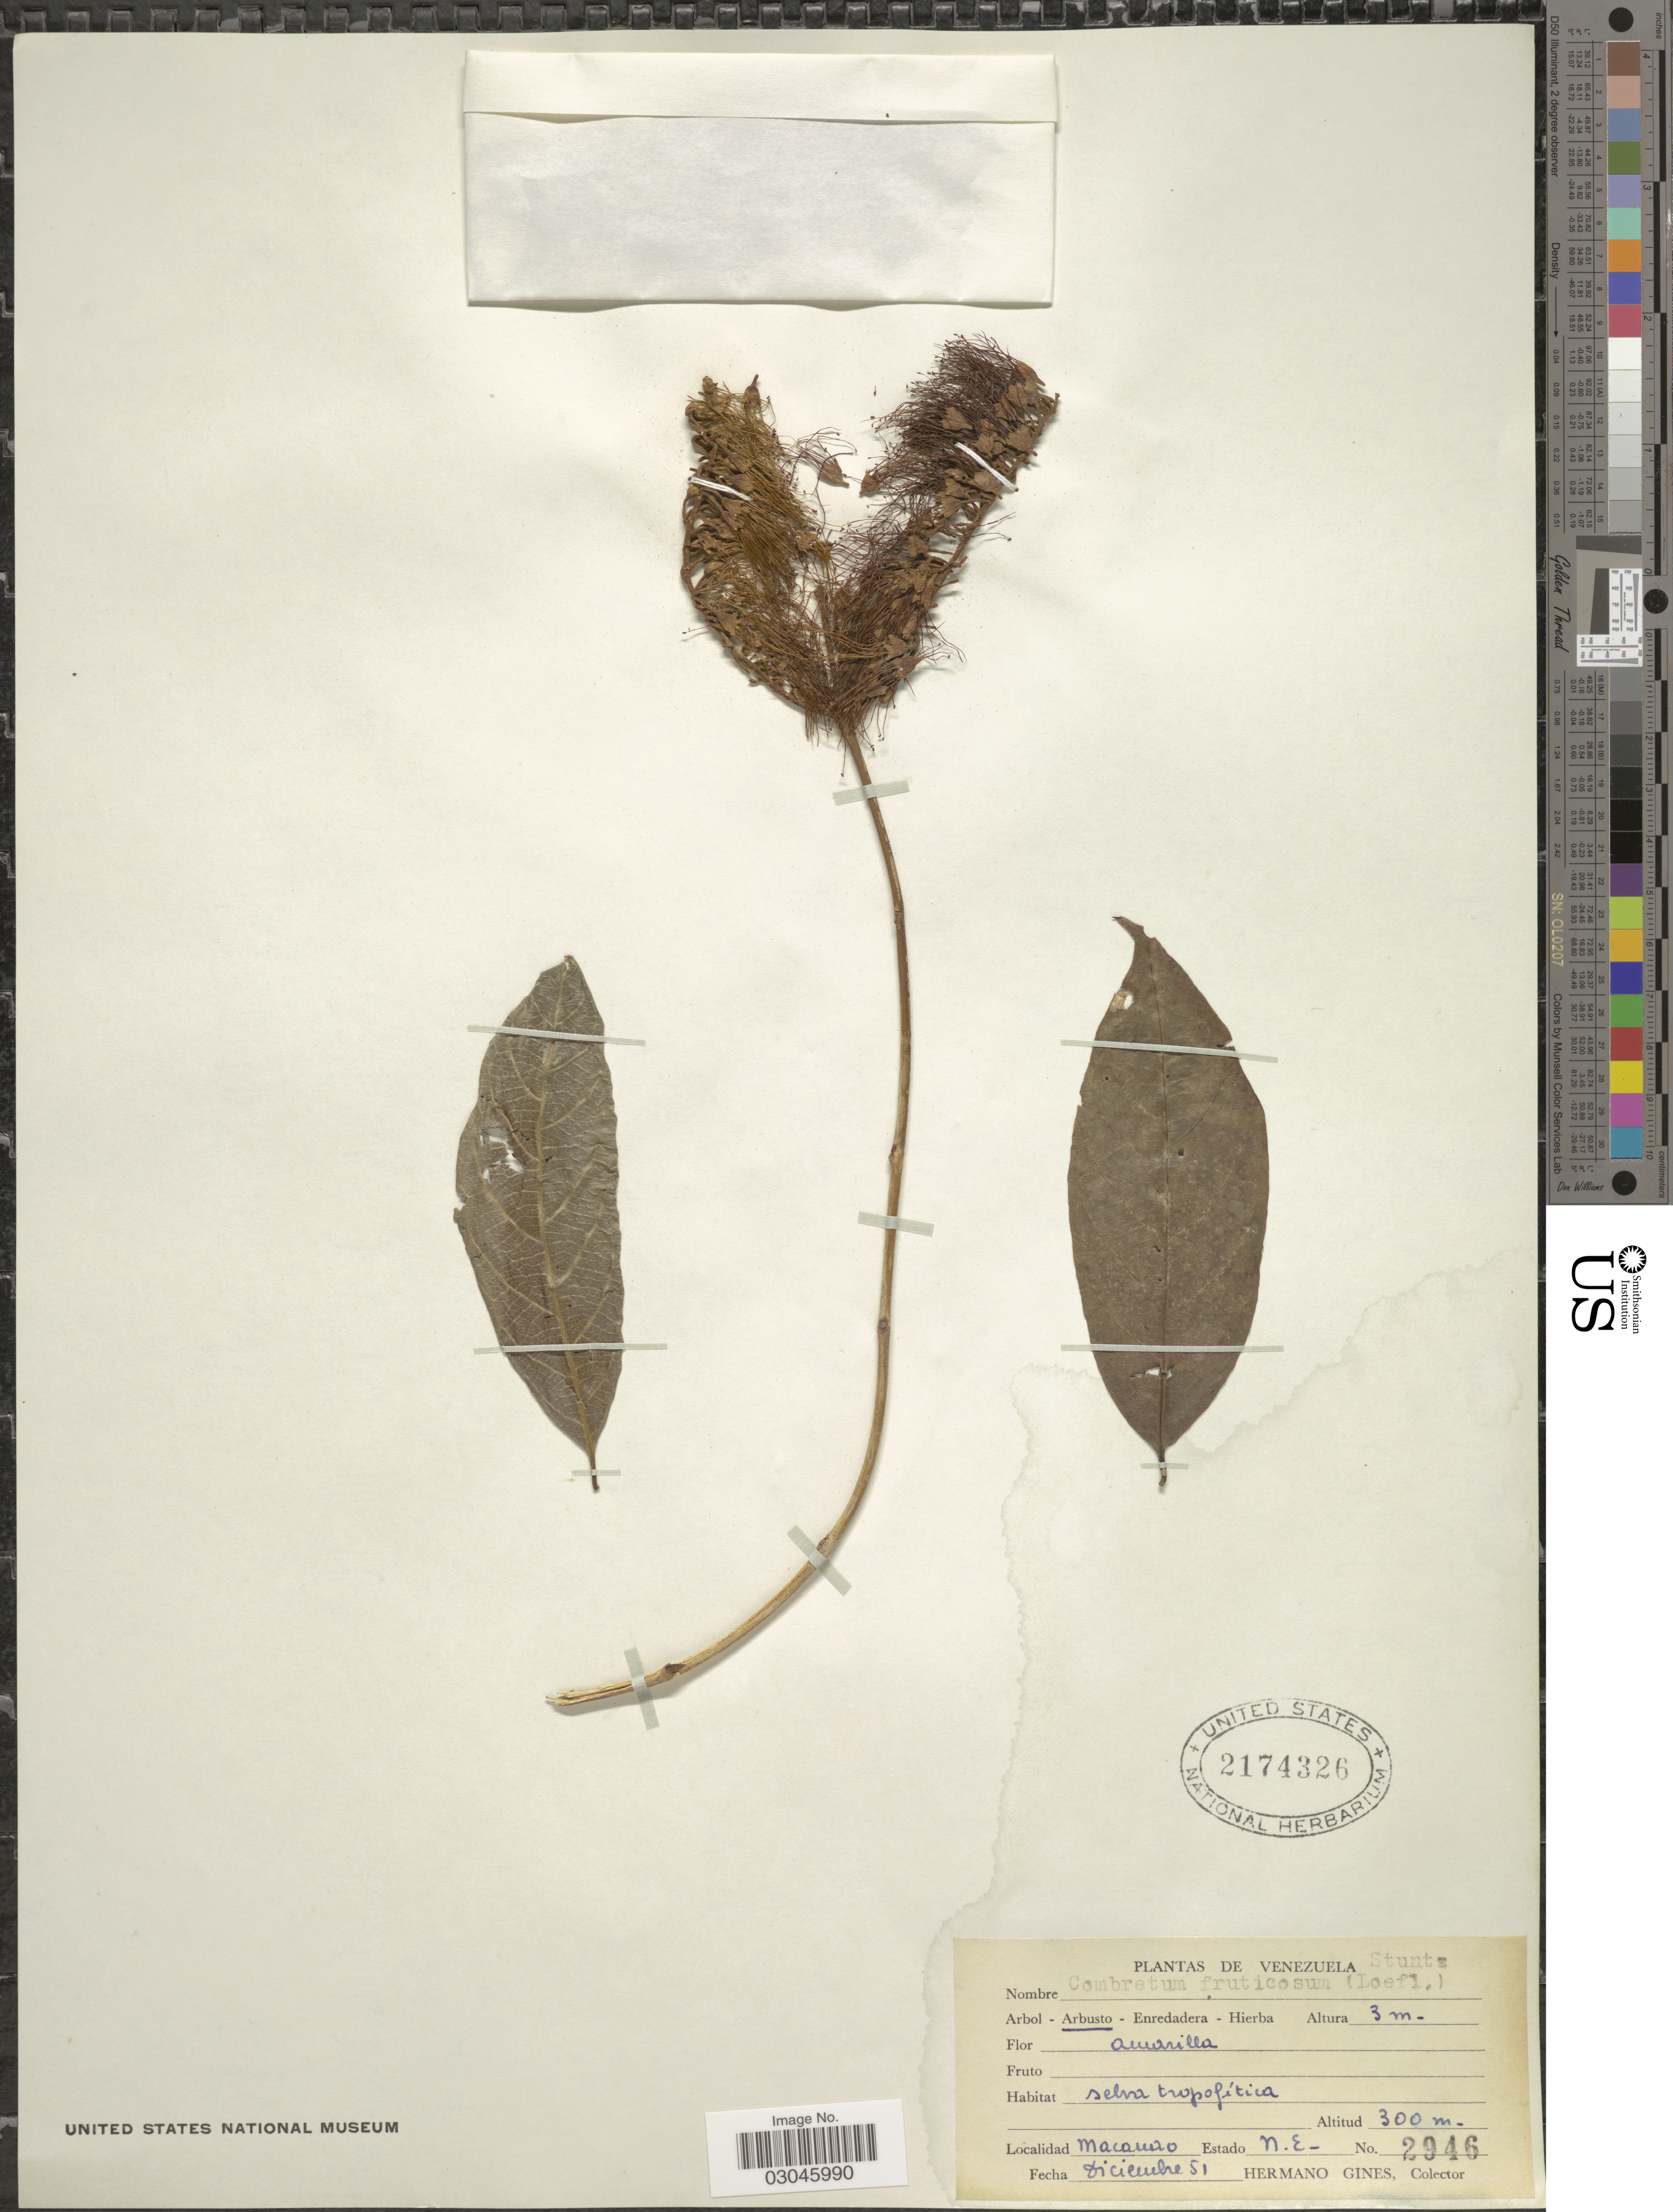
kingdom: Plantae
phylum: Tracheophyta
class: Magnoliopsida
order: Myrtales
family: Combretaceae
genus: Combretum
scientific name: Combretum fruticosum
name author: (Loefl.) Stuntz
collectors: Bro. Gines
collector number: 2946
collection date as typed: Transcribed d/m/y: /12/51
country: Venezuela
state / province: Nueva Esparta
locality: Macanda.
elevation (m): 300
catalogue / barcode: US 2174326